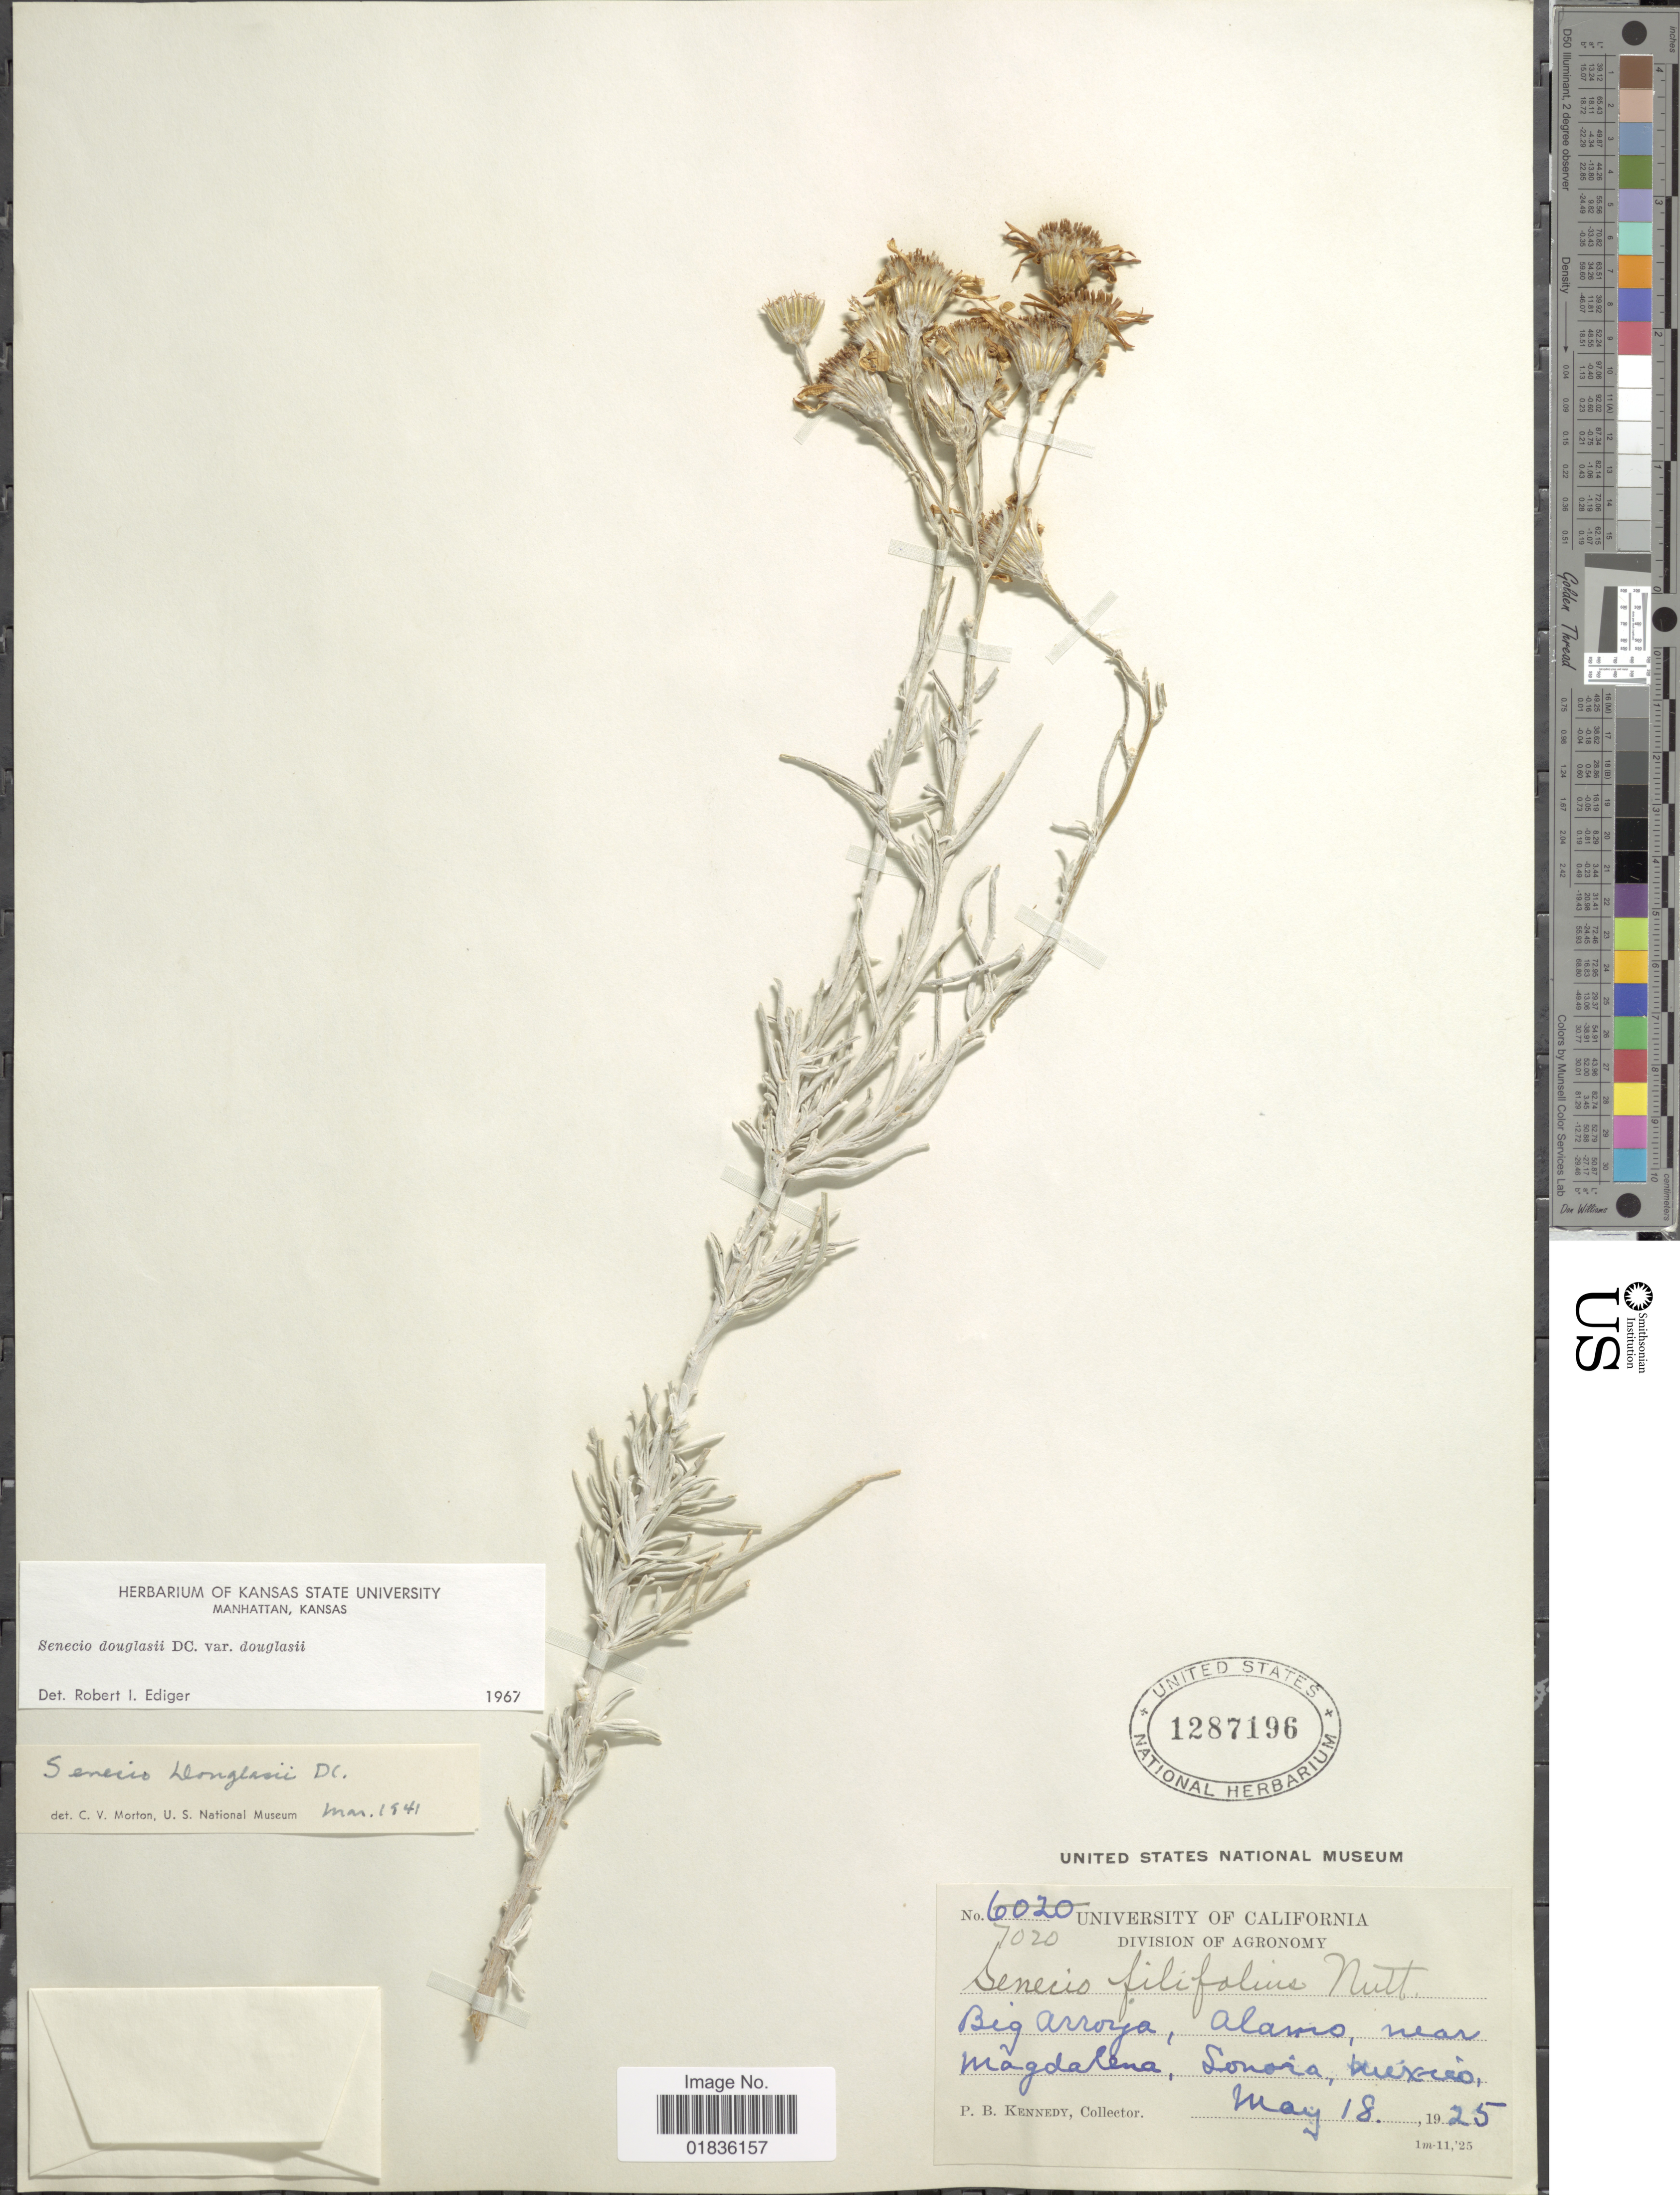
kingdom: Plantae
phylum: Tracheophyta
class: Magnoliopsida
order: Asterales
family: Asteraceae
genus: Senecio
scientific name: Senecio flaccidus var. douglasii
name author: (DC.) B.L. Turner & T.M. Barkley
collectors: P. B. Kennedy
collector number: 7020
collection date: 1925-05-18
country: Mexico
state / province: Sonora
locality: Big Arroya, Alamo, near Magdalena.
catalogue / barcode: US 1287196